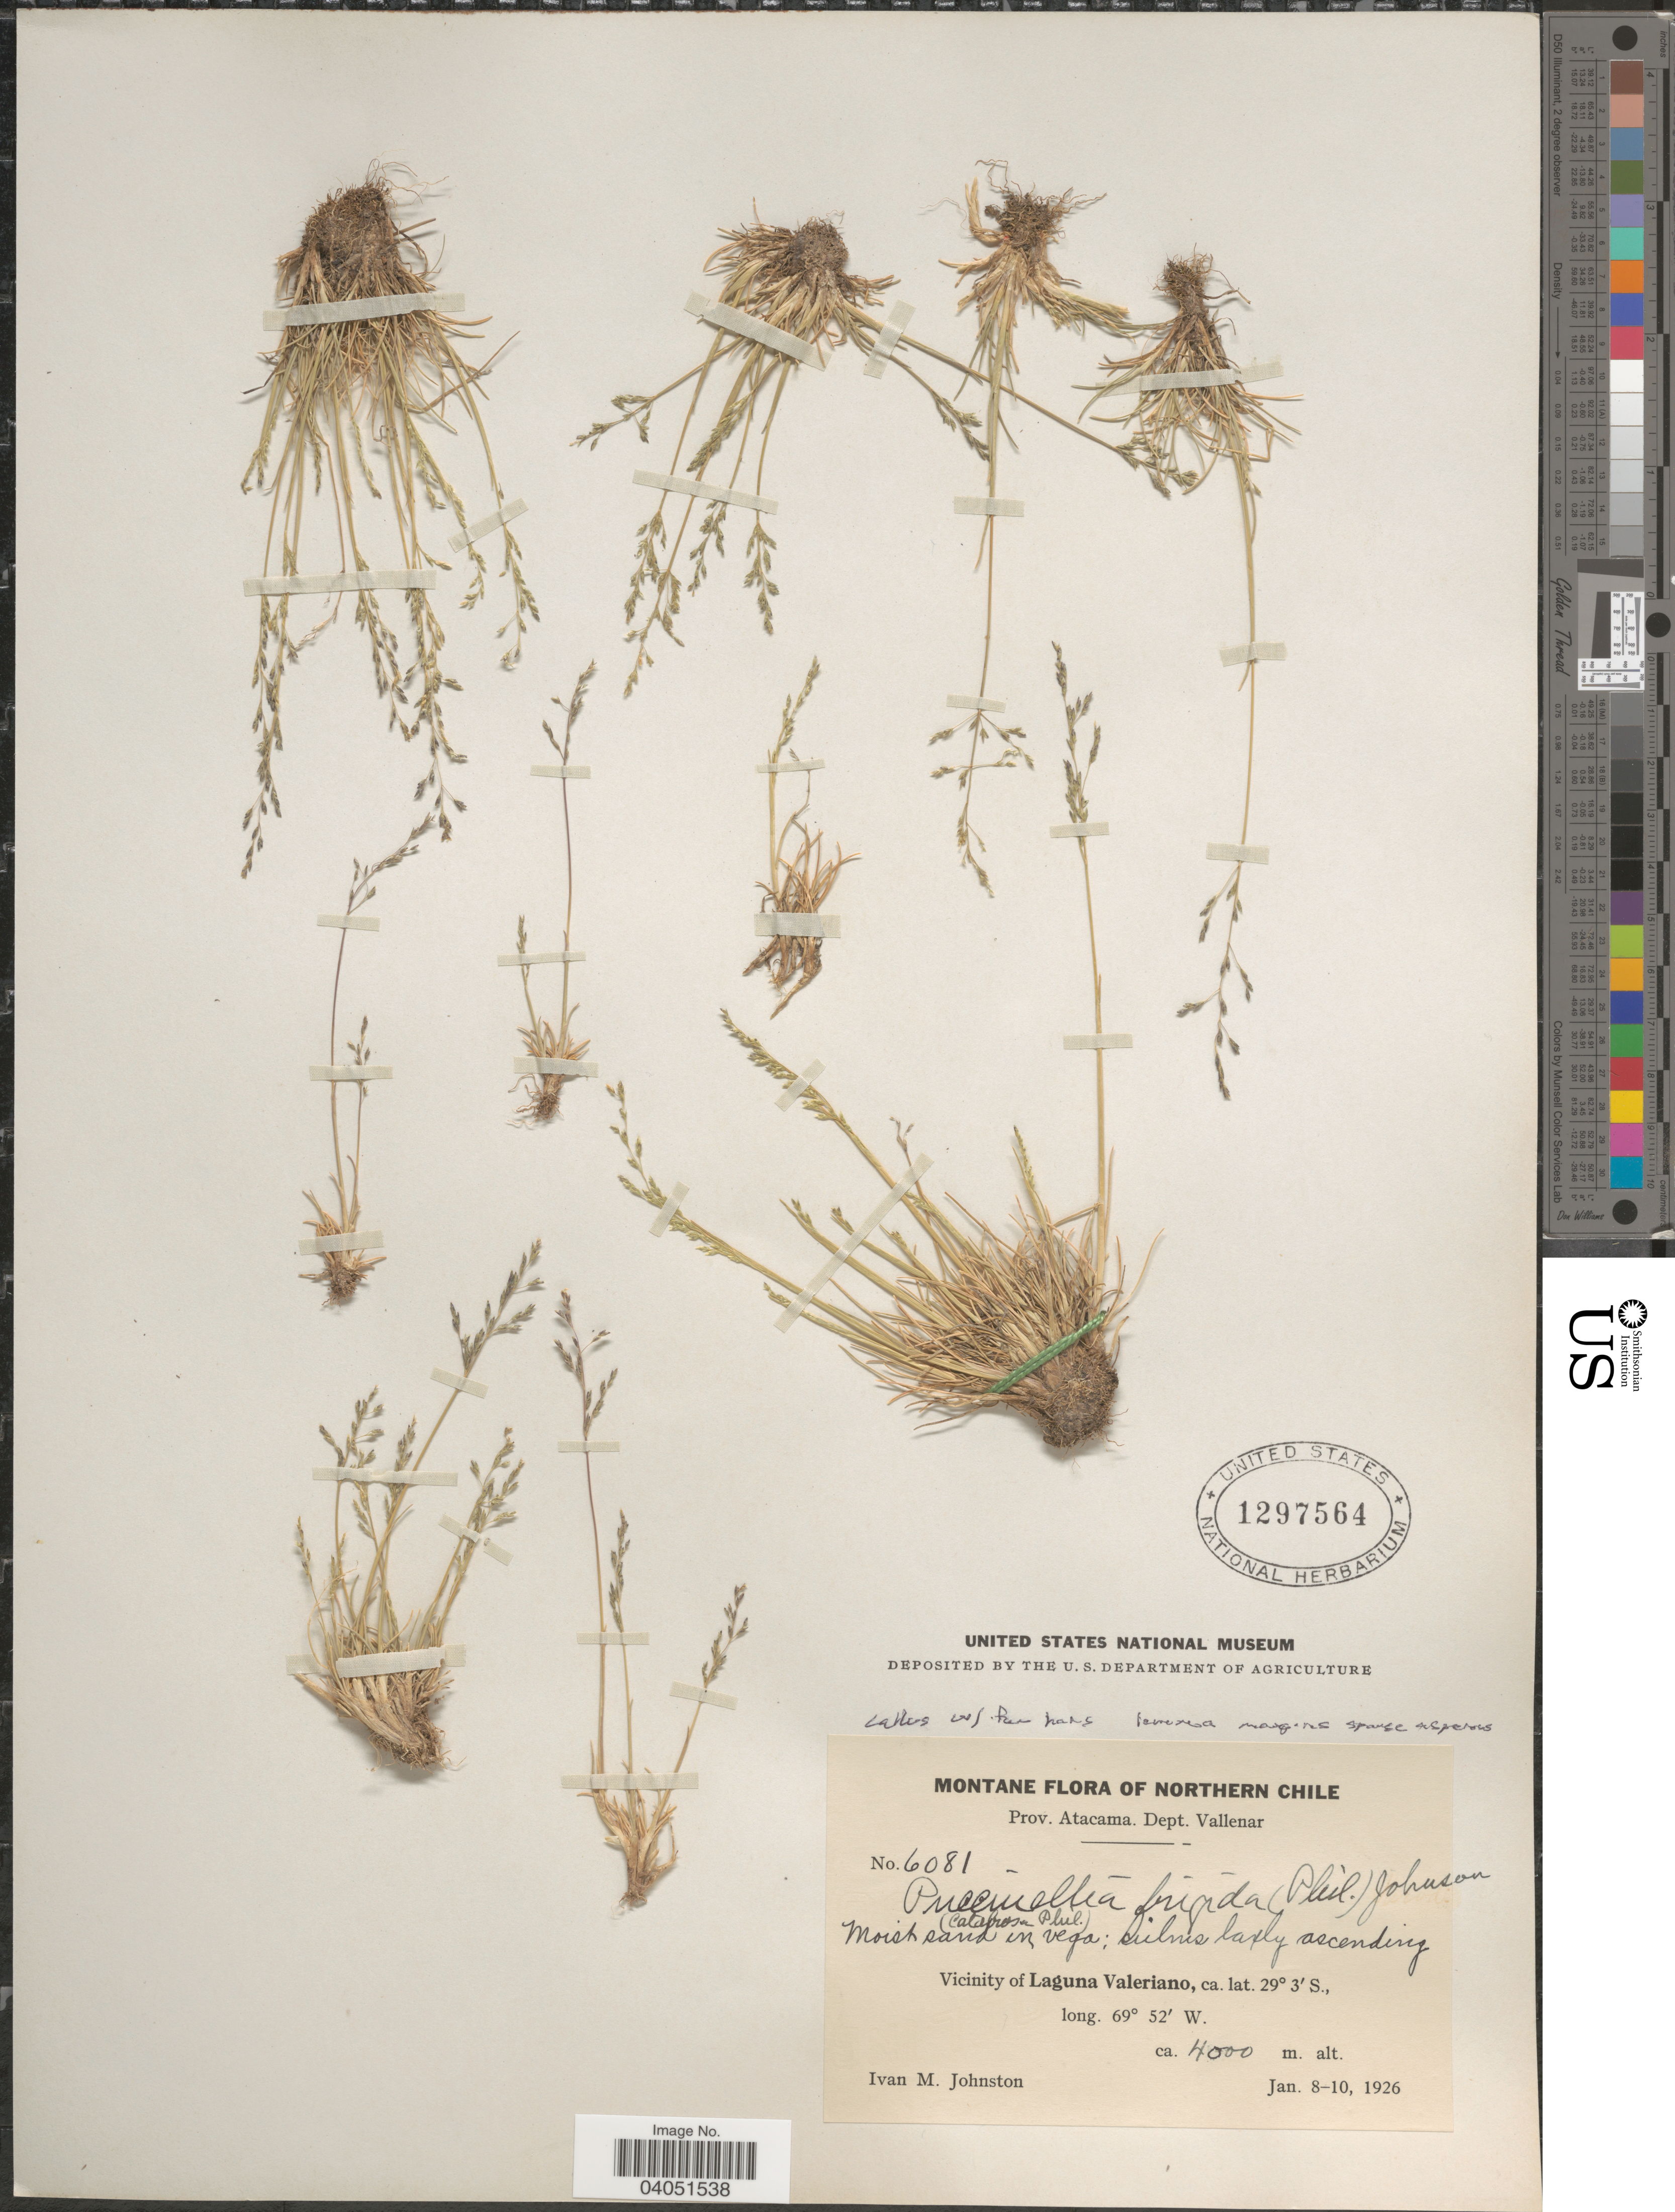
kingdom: Plantae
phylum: Tracheophyta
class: Liliopsida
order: Poales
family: Poaceae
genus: Puccinellia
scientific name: Puccinellia frigida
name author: (Phil.) I.M. Johnst.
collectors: I.M. Johnston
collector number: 6081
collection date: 1926-01-08/1926-01-10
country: Chile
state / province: Atacama (III)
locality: Northern Chile. Dept. Vallenar. Vicinity of Laguna Valeriano.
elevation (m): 4000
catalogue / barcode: US 1297564